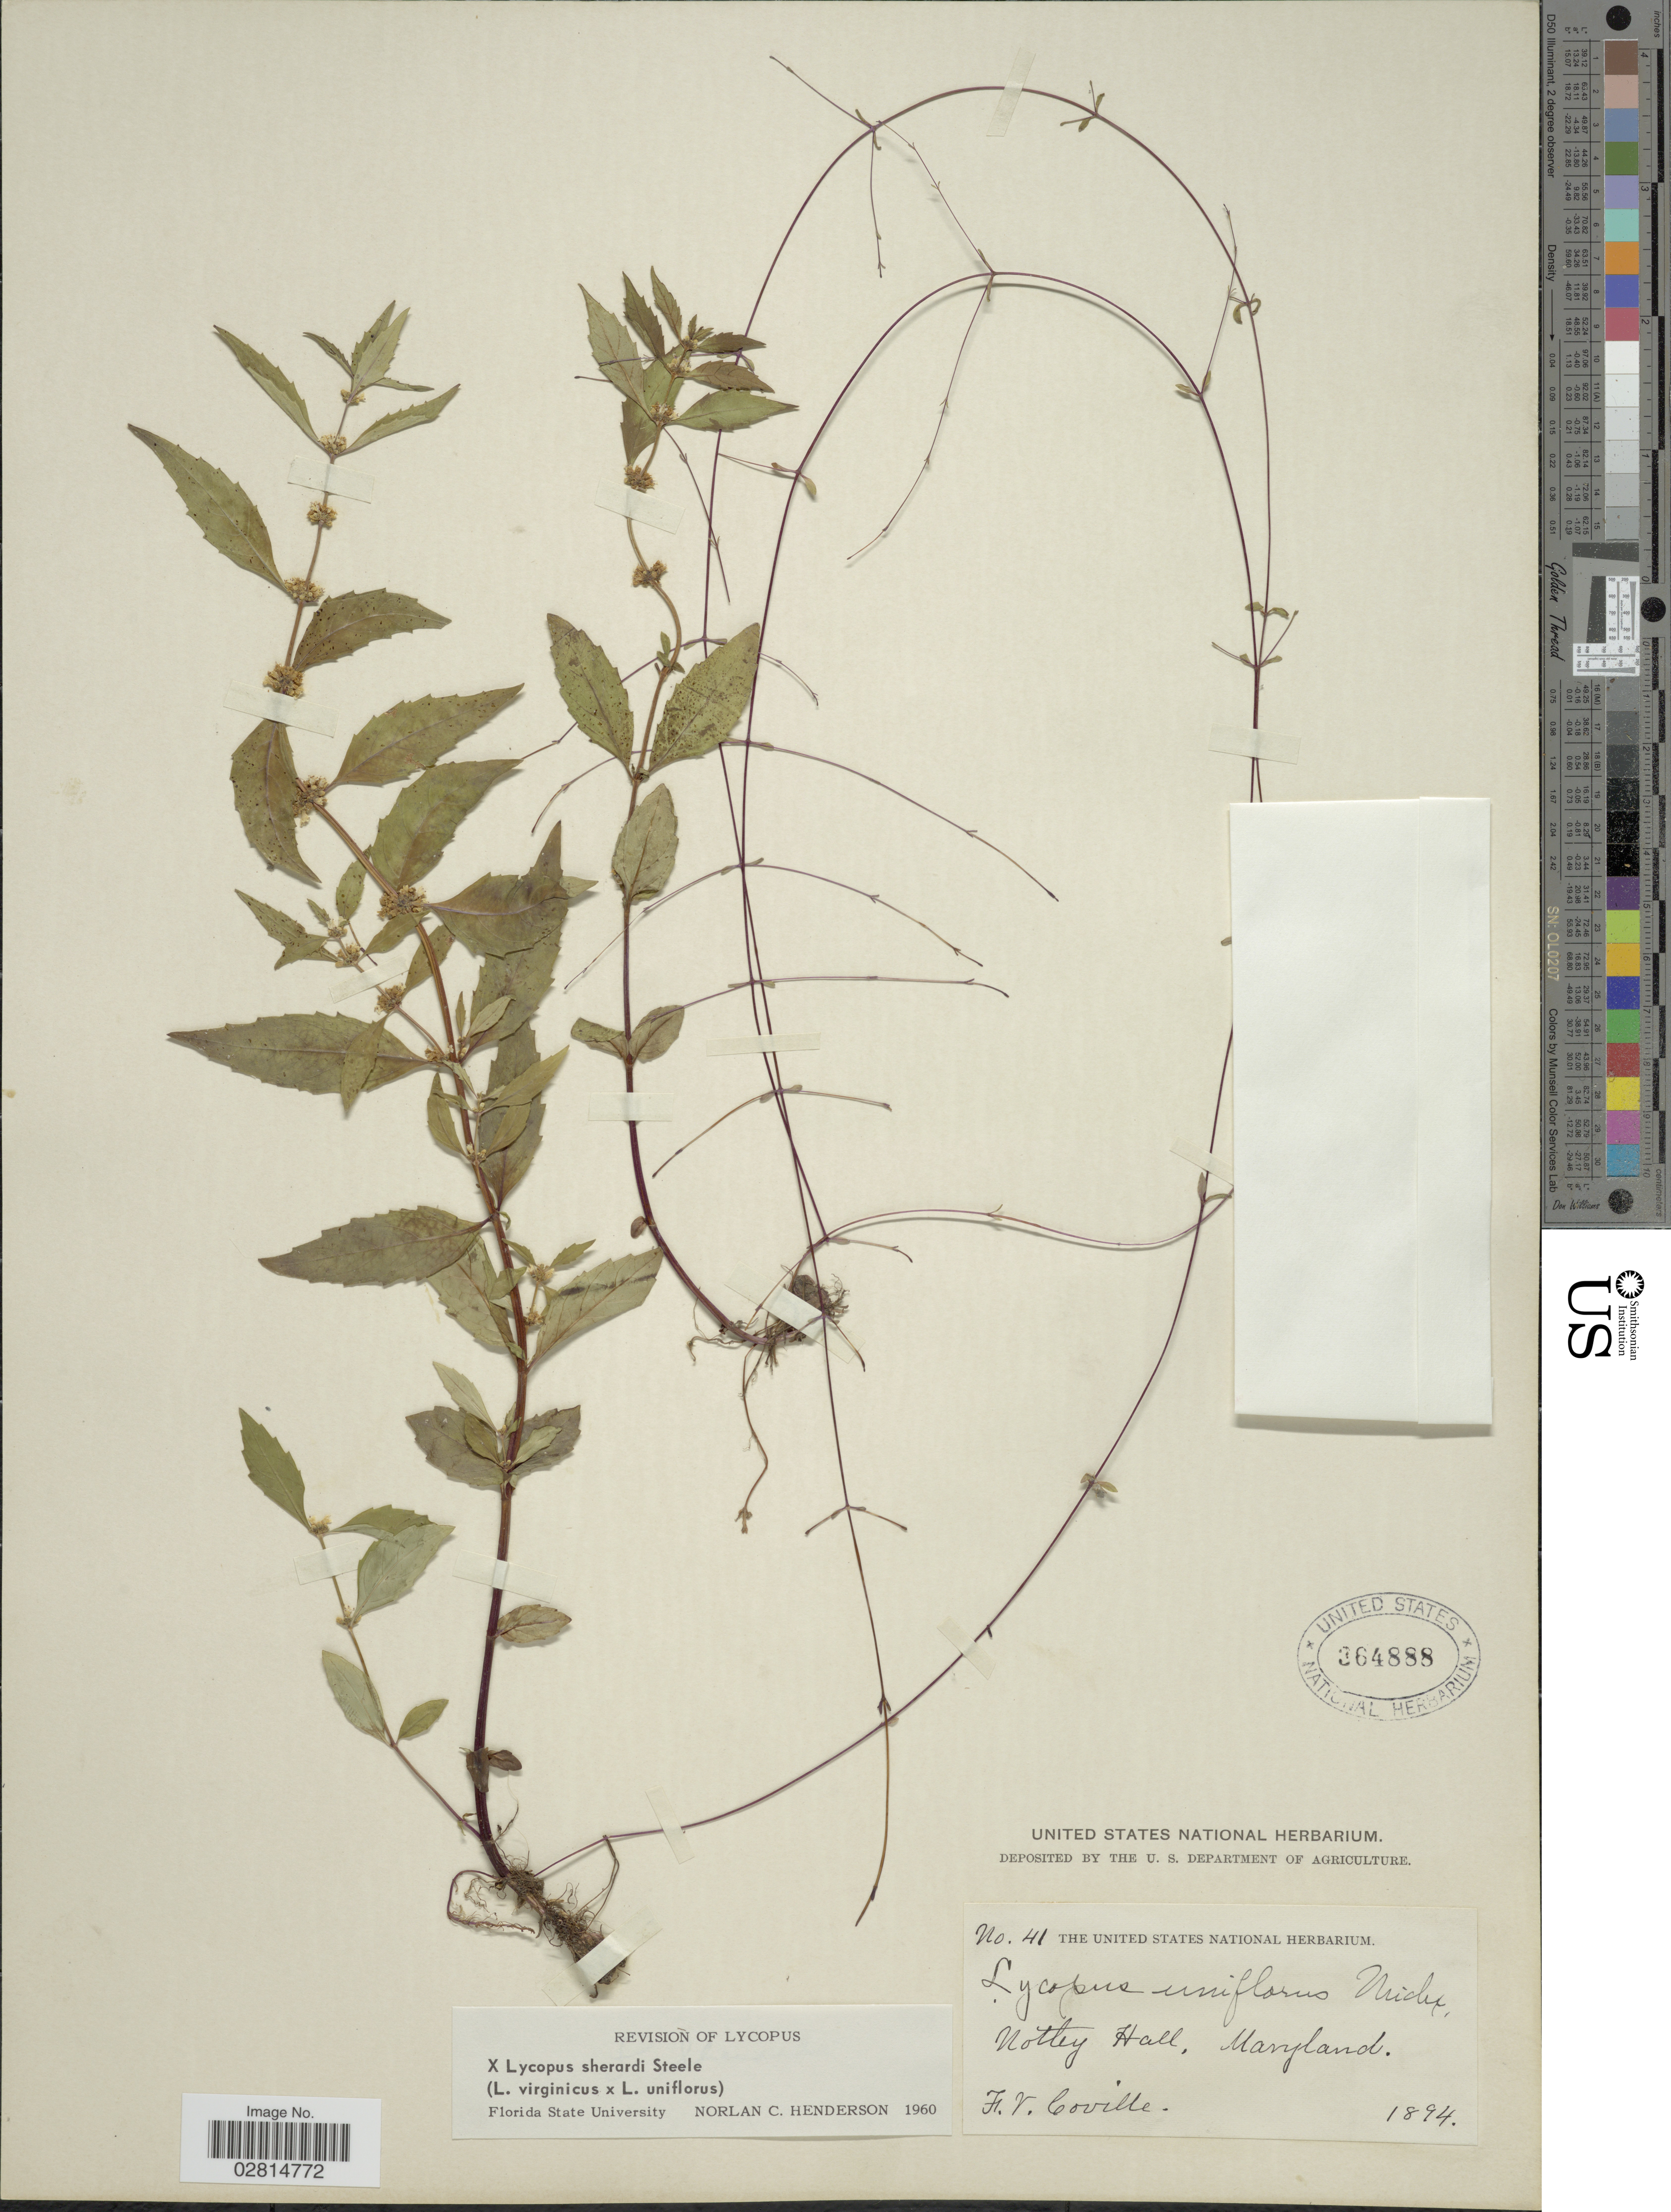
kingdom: Plantae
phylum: Tracheophyta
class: Magnoliopsida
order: Lamiales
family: Lamiaceae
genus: Lycopus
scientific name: Lycopus x sherardii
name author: E.S. Steele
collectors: F. V. Coville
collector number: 41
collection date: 1894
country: United States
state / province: Maryland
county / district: Prince George's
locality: Notley Hall.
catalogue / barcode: US 364888